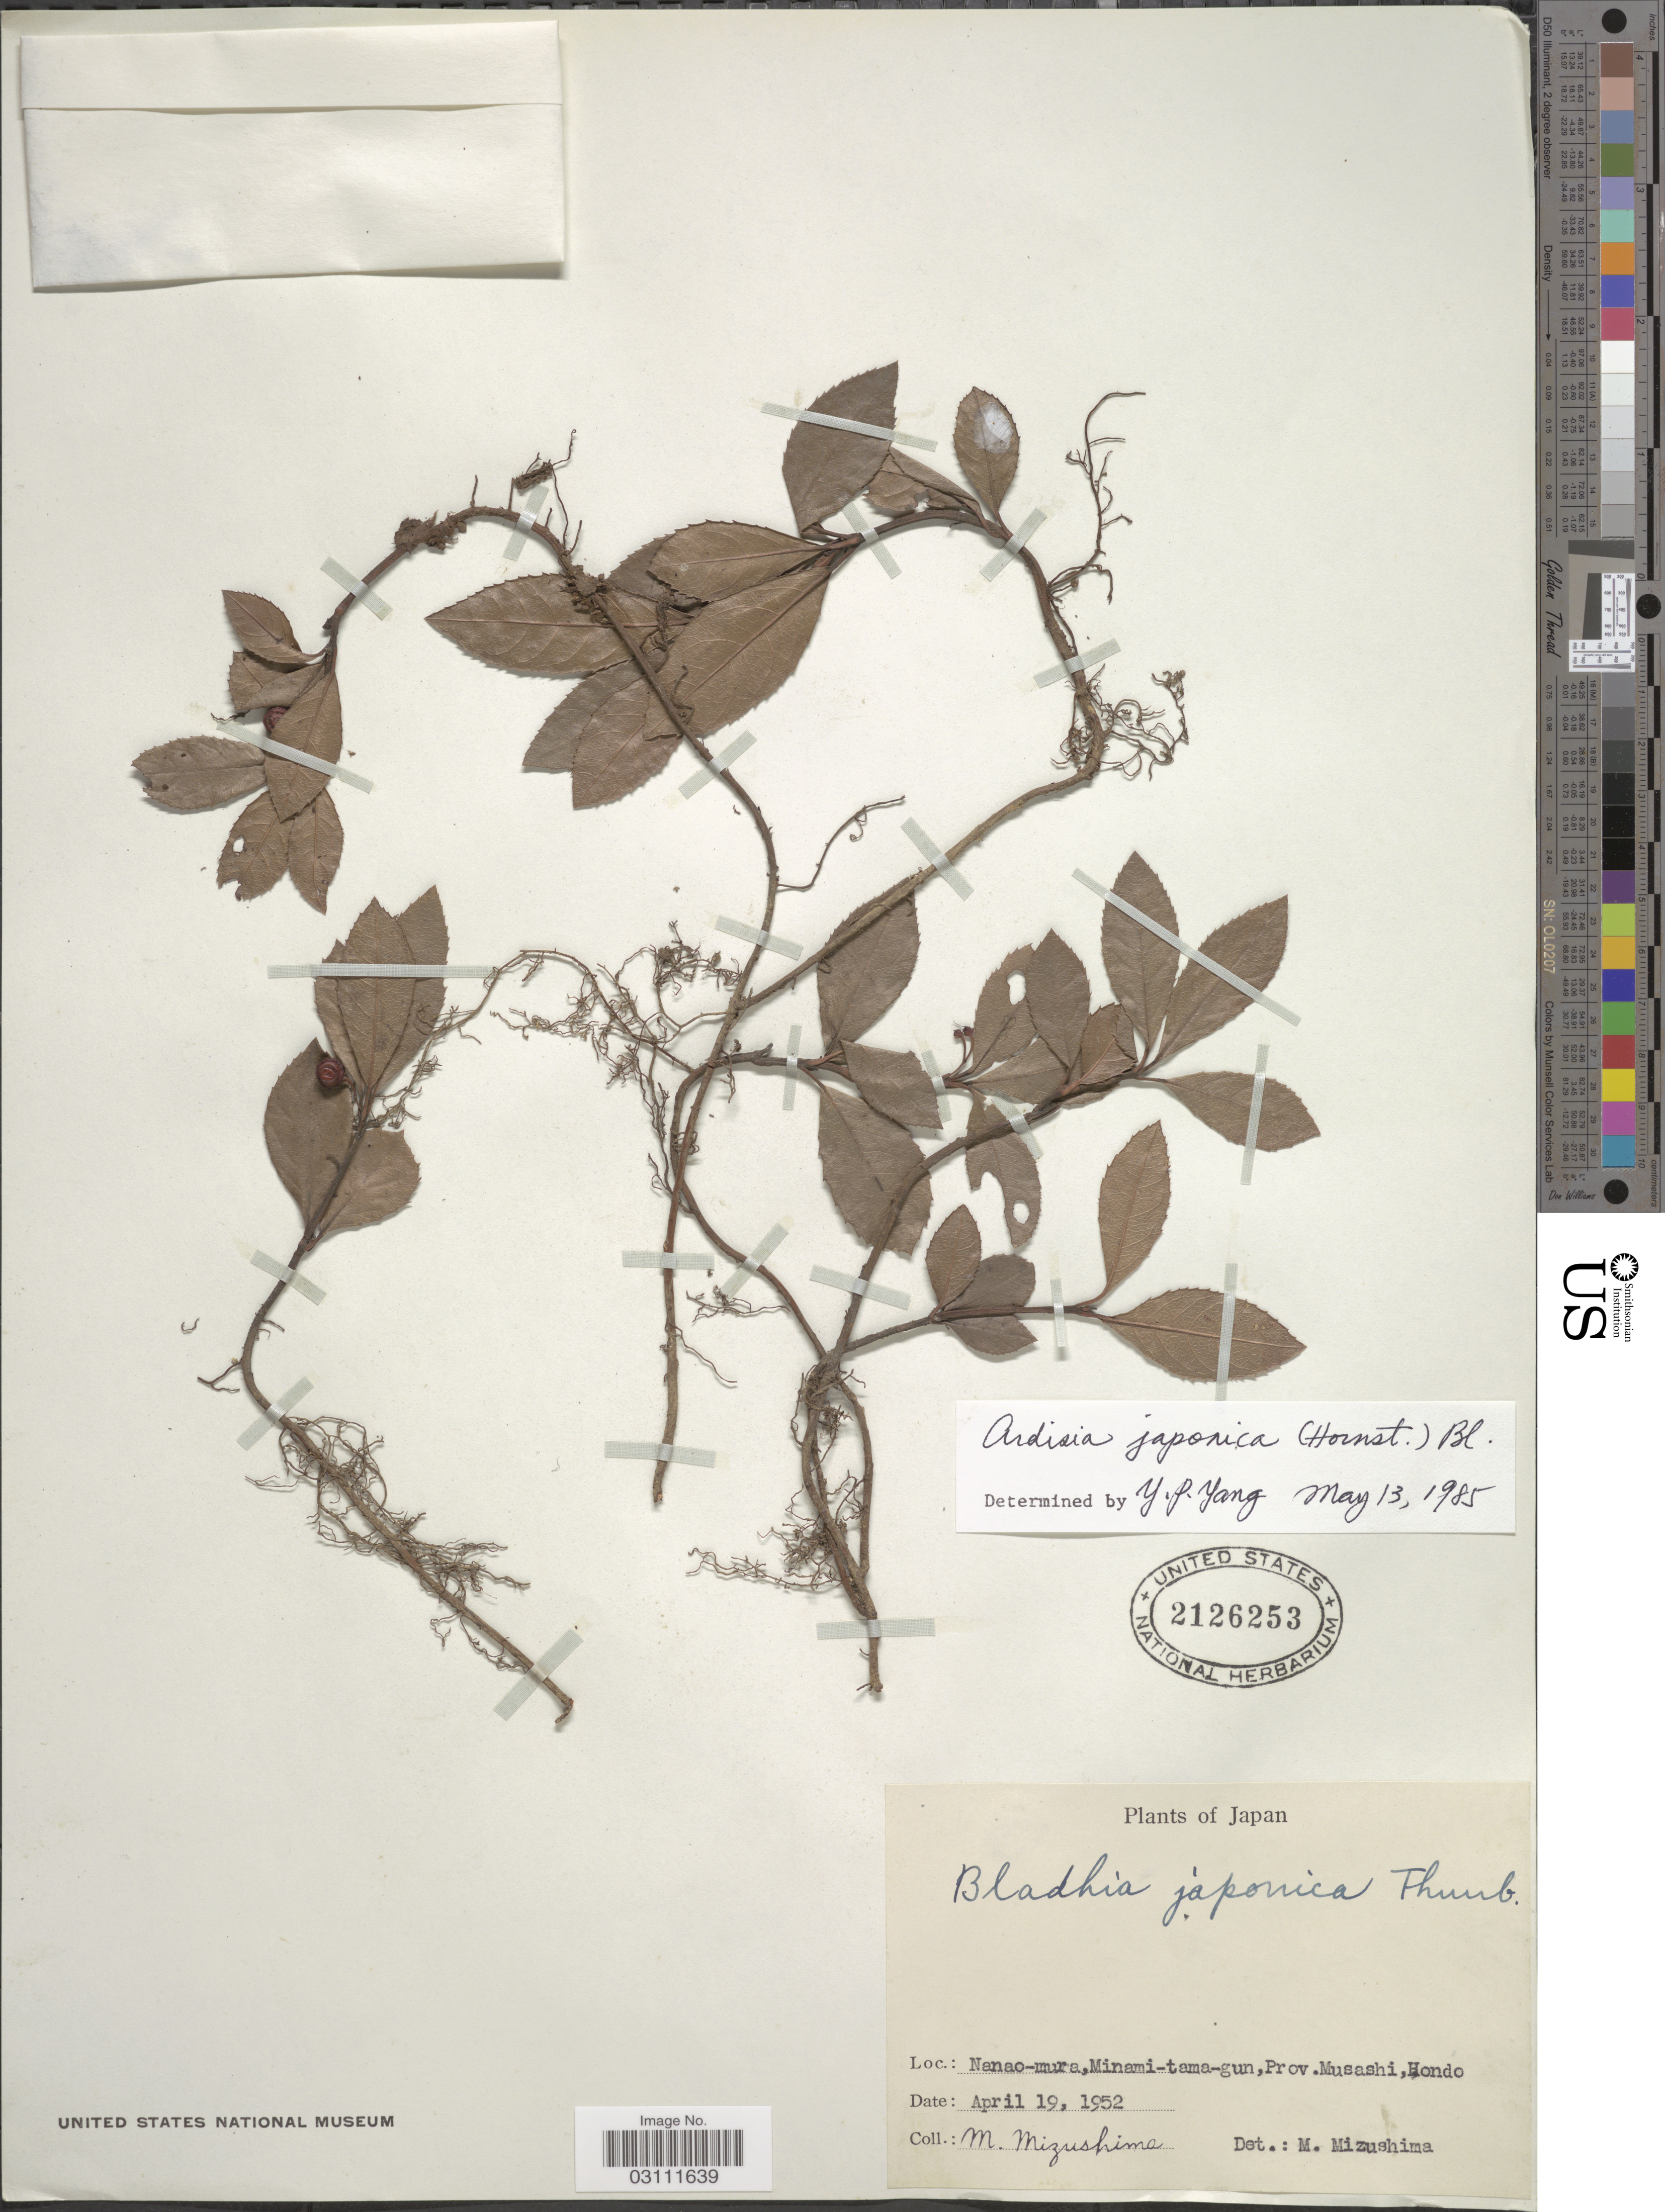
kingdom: Plantae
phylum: Tracheophyta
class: Magnoliopsida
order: Ericales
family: Primulaceae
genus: Ardisia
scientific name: Ardisia japonica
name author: (Thunb.) Blume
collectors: M. Mizushima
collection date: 1952-04-19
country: Japan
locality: Nanao-mura, Minami-tama-gun, Prov. Musashi, Hondo.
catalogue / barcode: US 2126253